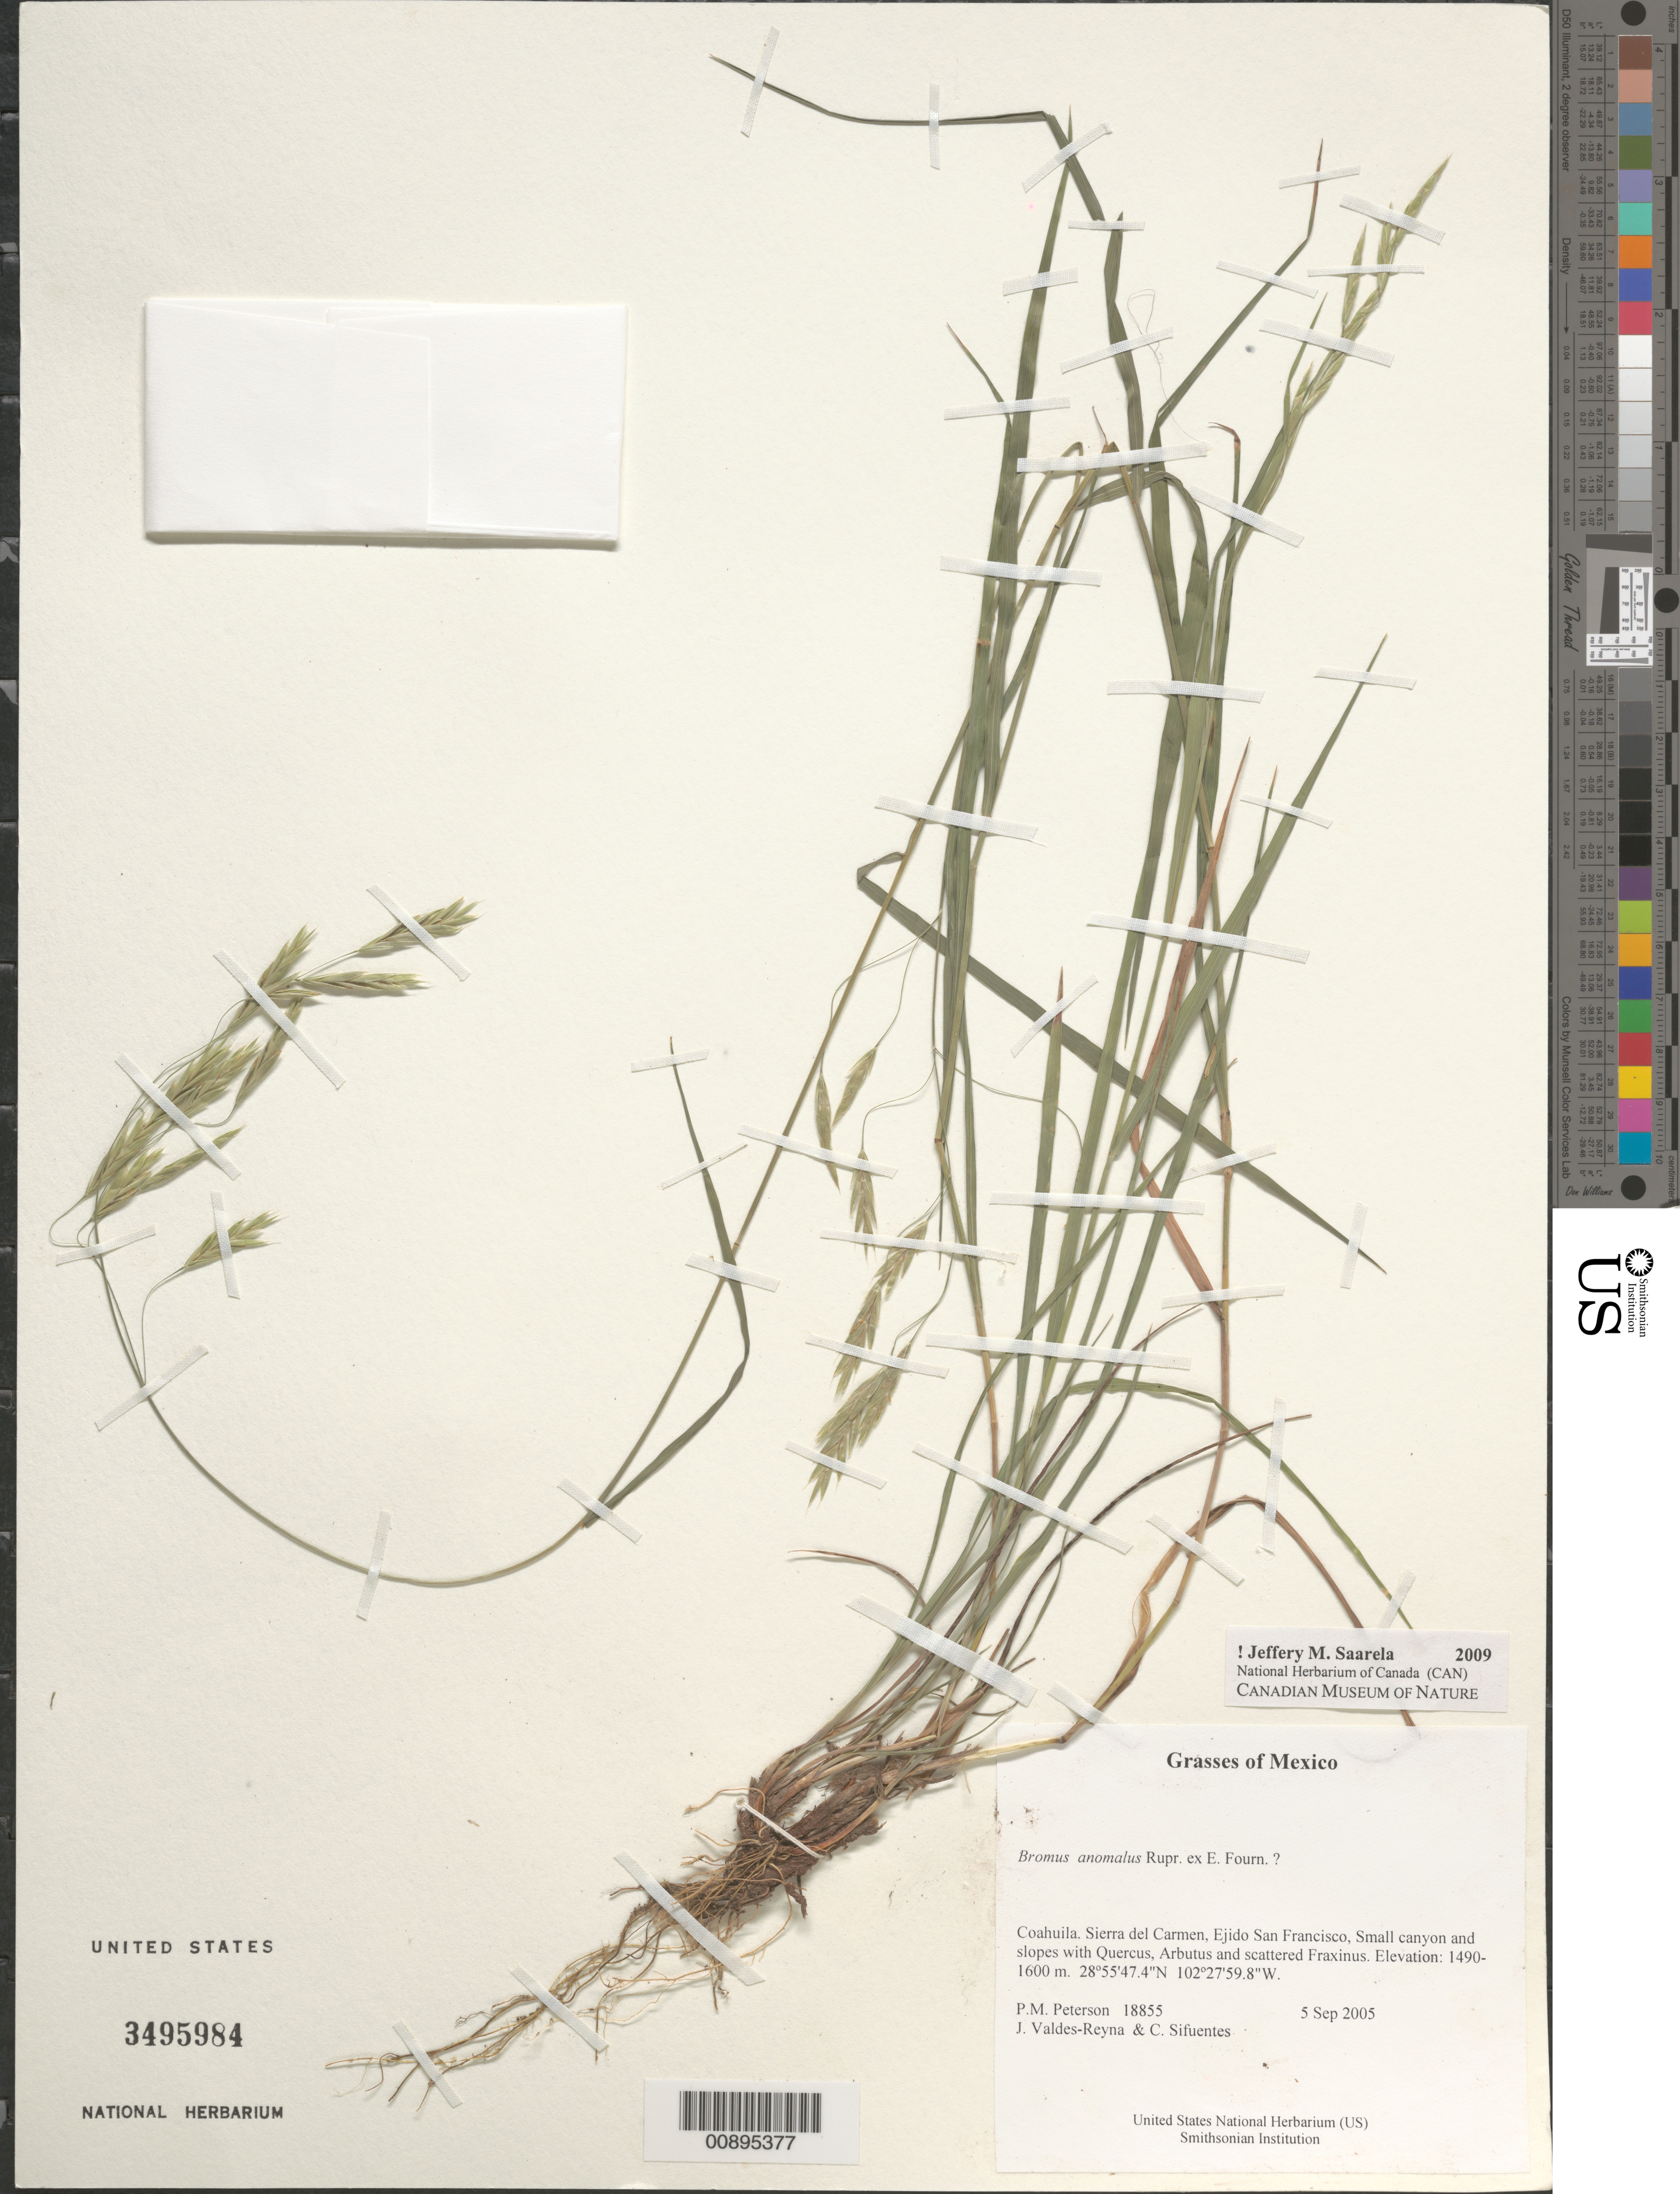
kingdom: Plantae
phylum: Tracheophyta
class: Liliopsida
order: Poales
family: Poaceae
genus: Bromus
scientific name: Bromus anomalus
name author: Rupr. ex E. Fourn.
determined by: Saarela, J. M., (CAN), Canadian Museum of Nature (CANADA)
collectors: P. M. Peterson, J. Valdés-Reyna & C. Sifuentes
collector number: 18855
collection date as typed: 05 Sep 2005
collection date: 2005-09-05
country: Mexico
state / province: Coahuila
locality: Sierra del Carmen, Ejido San Francisco, Small canyon and slopes with Quercus, Arbutus and scattered Fraxinus.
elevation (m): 1490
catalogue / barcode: US 3495984